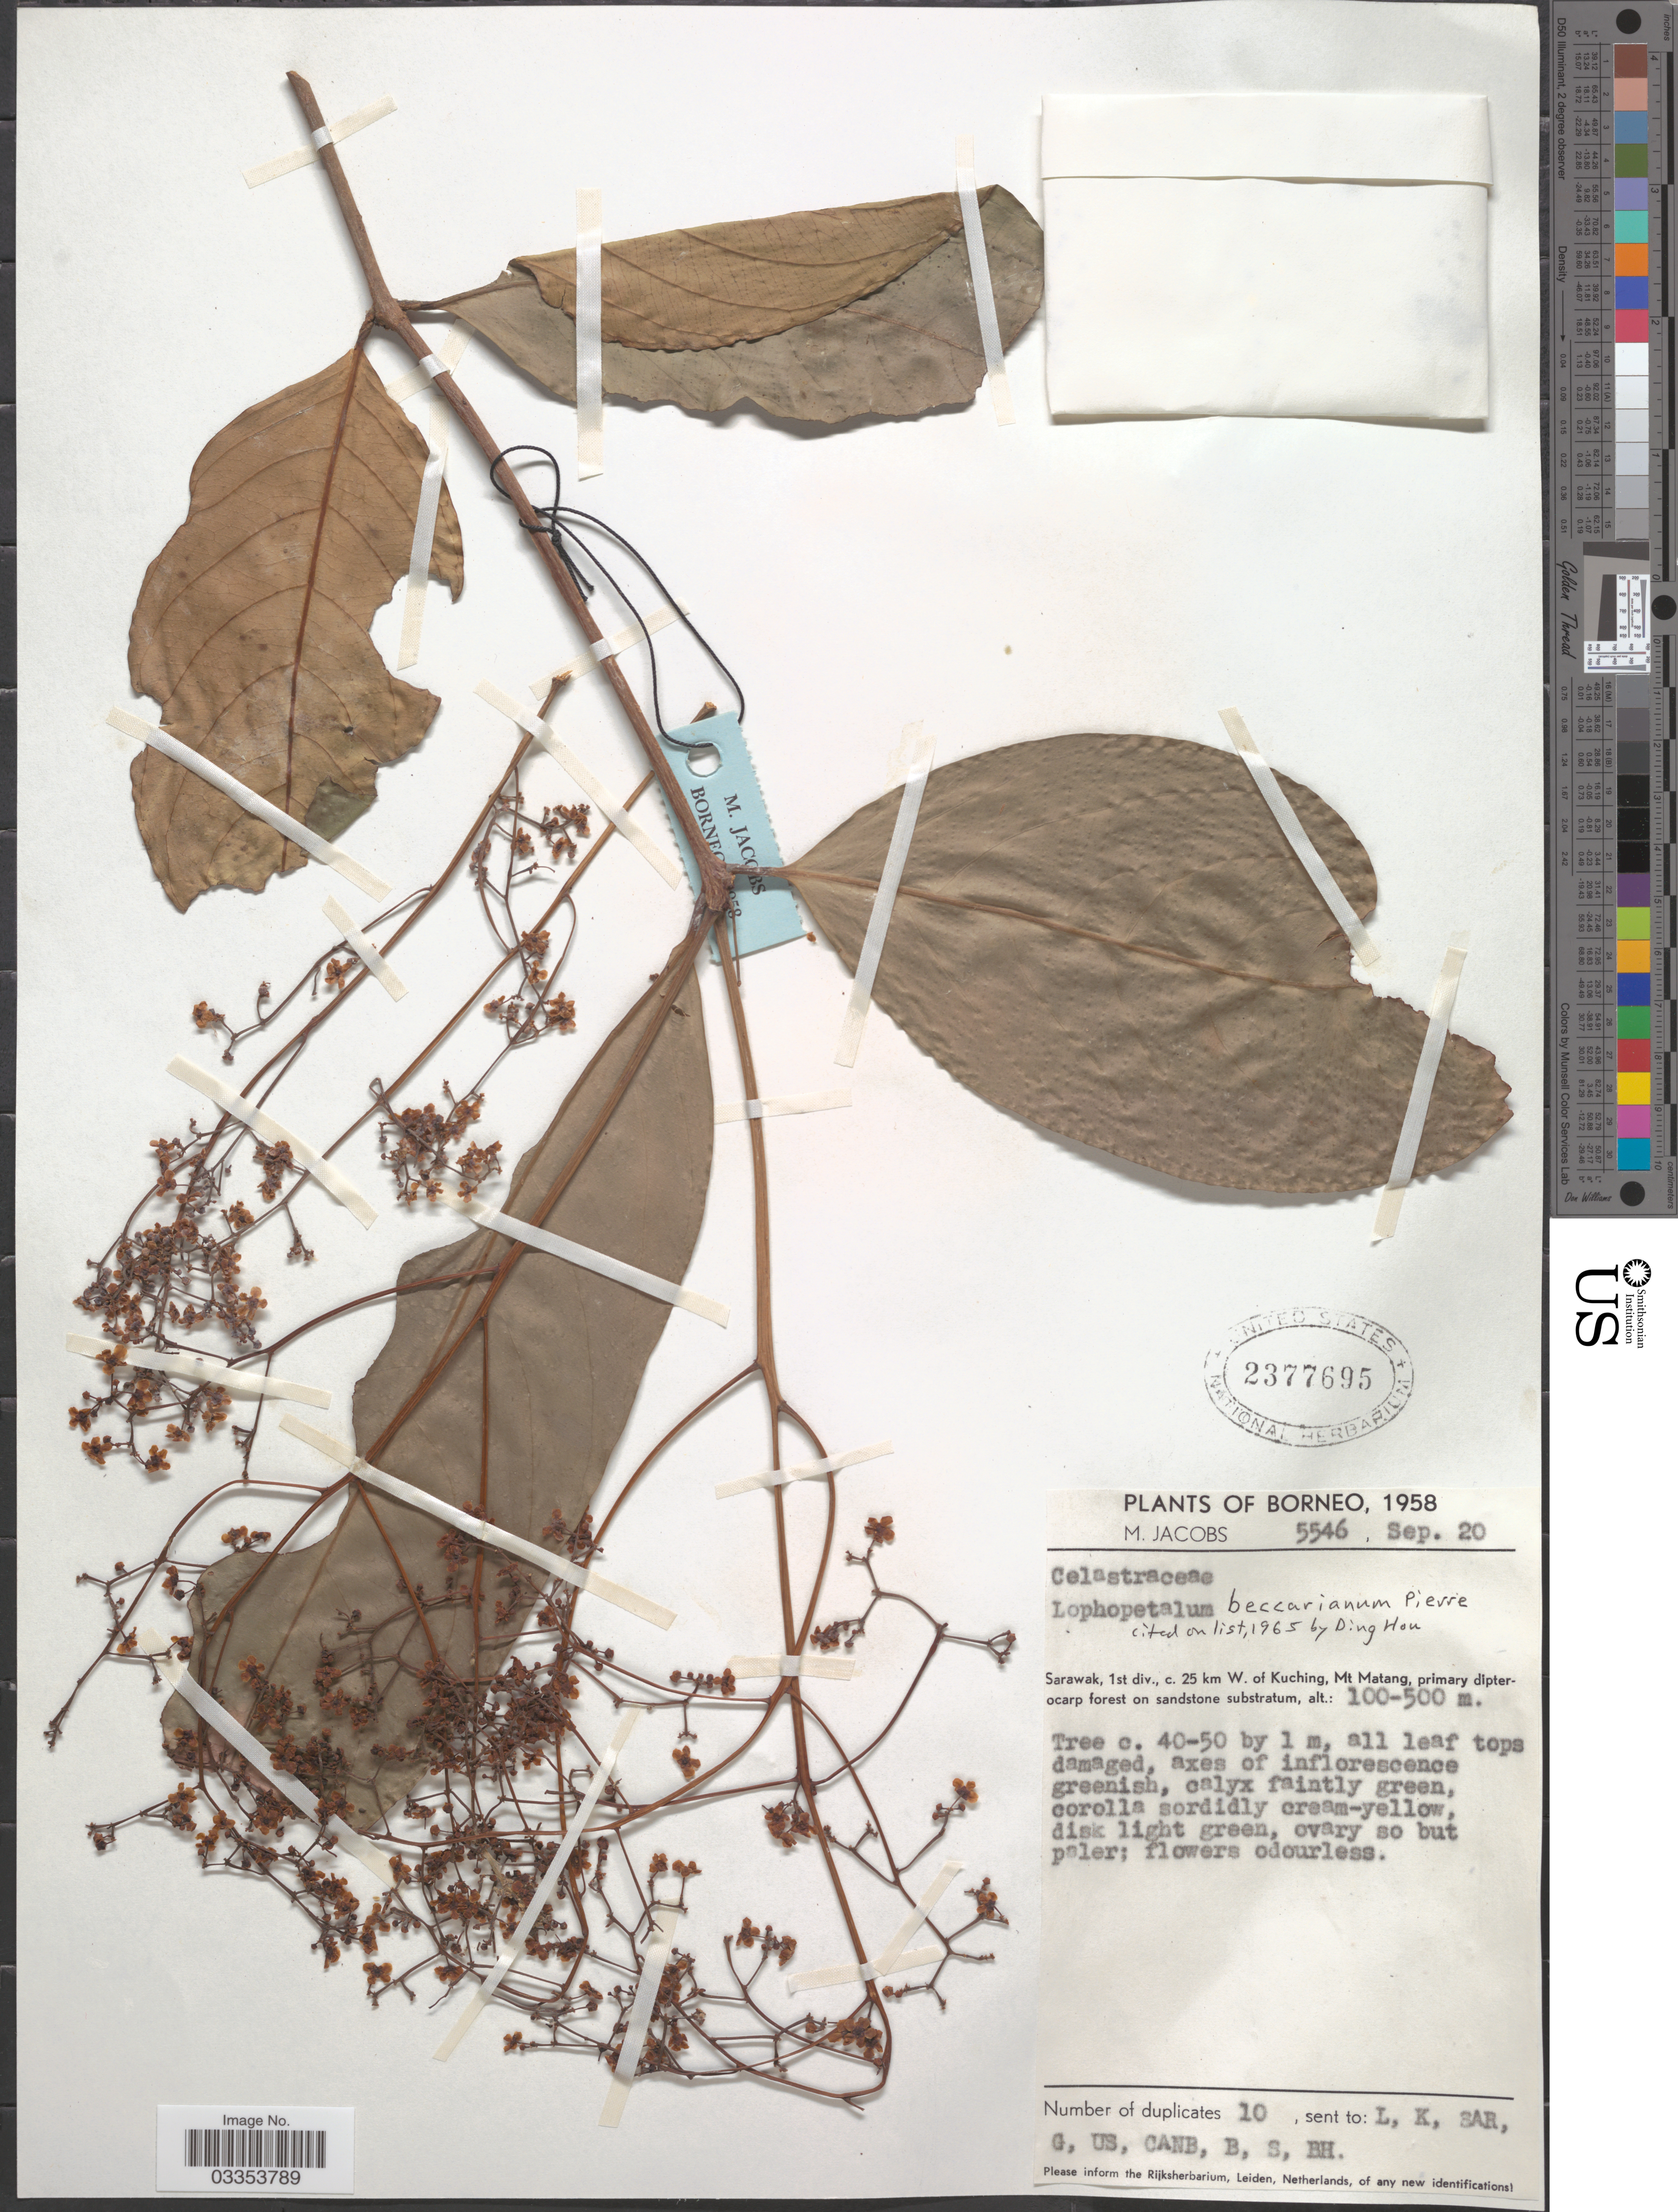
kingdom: Plantae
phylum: Tracheophyta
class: Magnoliopsida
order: Celastrales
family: Celastraceae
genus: Lophopetalum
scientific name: Lophopetalum beccarianum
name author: Pierre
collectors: M. Jacobs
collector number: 5546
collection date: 1958-06-20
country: Malaysia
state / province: Sarawak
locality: Borneo. 1st div., c. 25 km W. of Kuching, Mt. Matang.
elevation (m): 100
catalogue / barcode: US 2377695